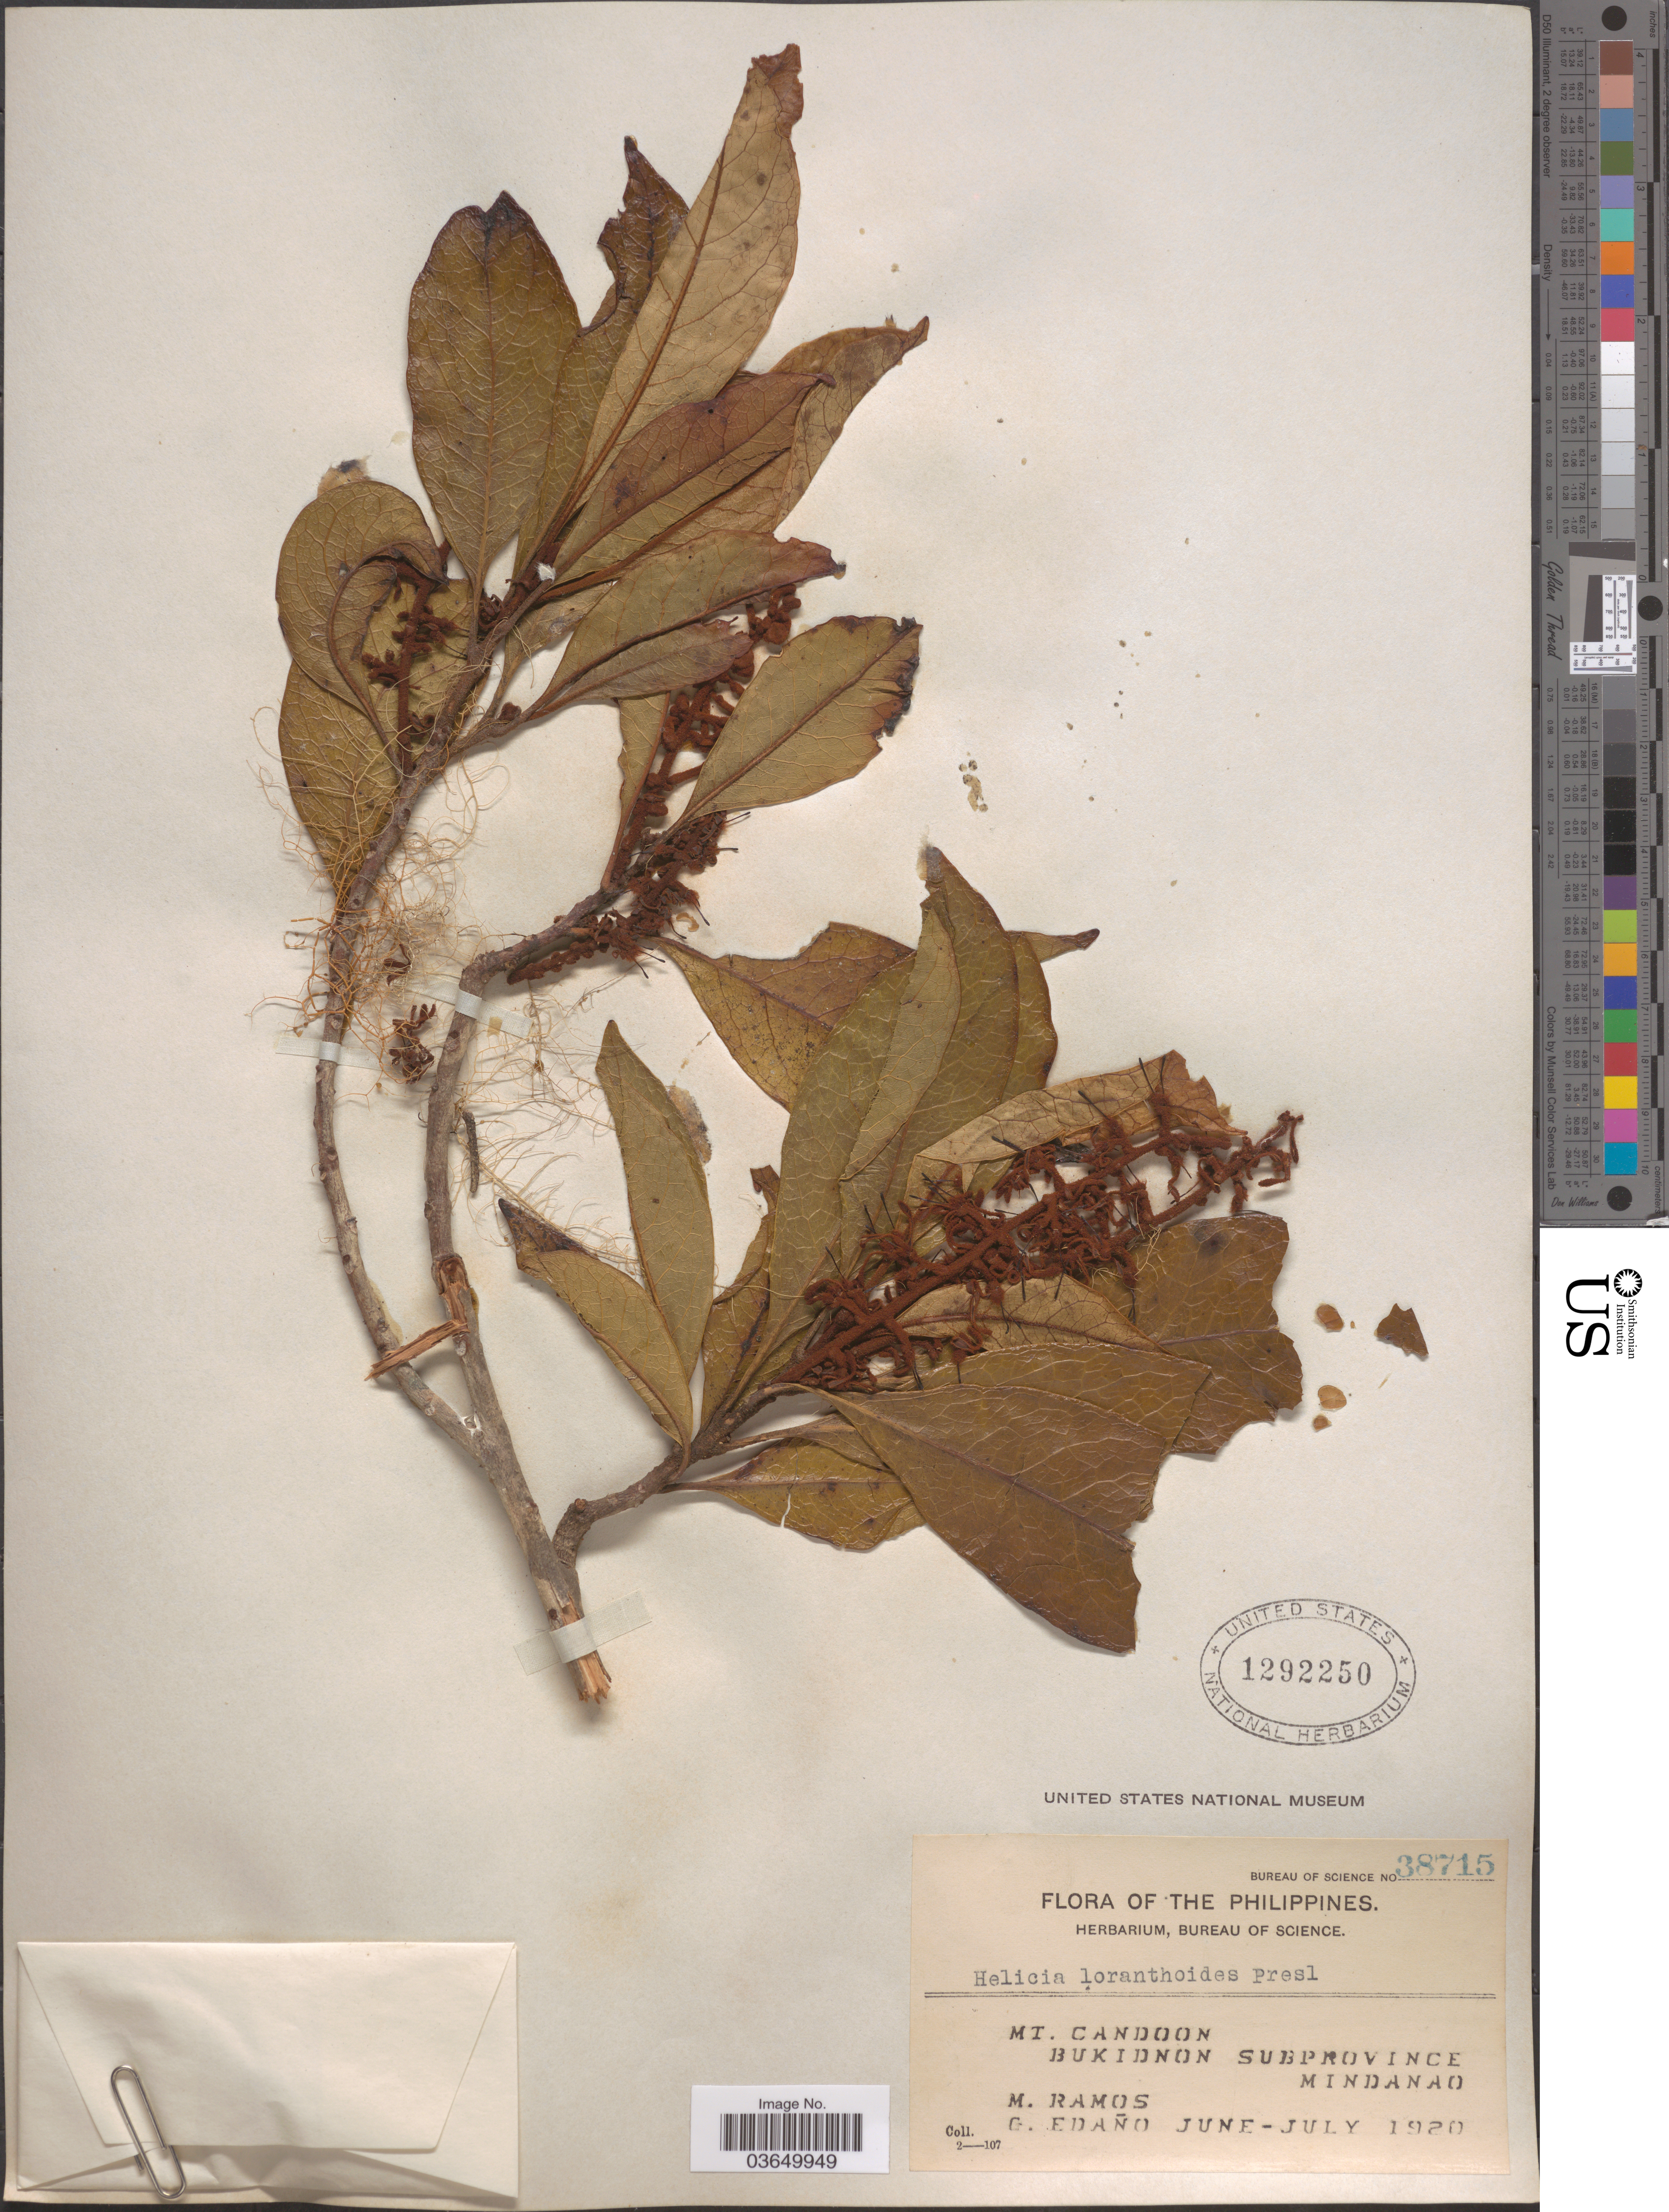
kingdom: Plantae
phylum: Tracheophyta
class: Magnoliopsida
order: Proteales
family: Proteaceae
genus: Helicia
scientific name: Helicia loranthoides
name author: C. Presl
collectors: M. Ramos & G. Edaño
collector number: Bureau of Science 38715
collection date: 1920-06/1920-07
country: Philippines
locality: Mt. Candoon. Bukidnon Subprovince. Mindanao.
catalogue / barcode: US 1292250